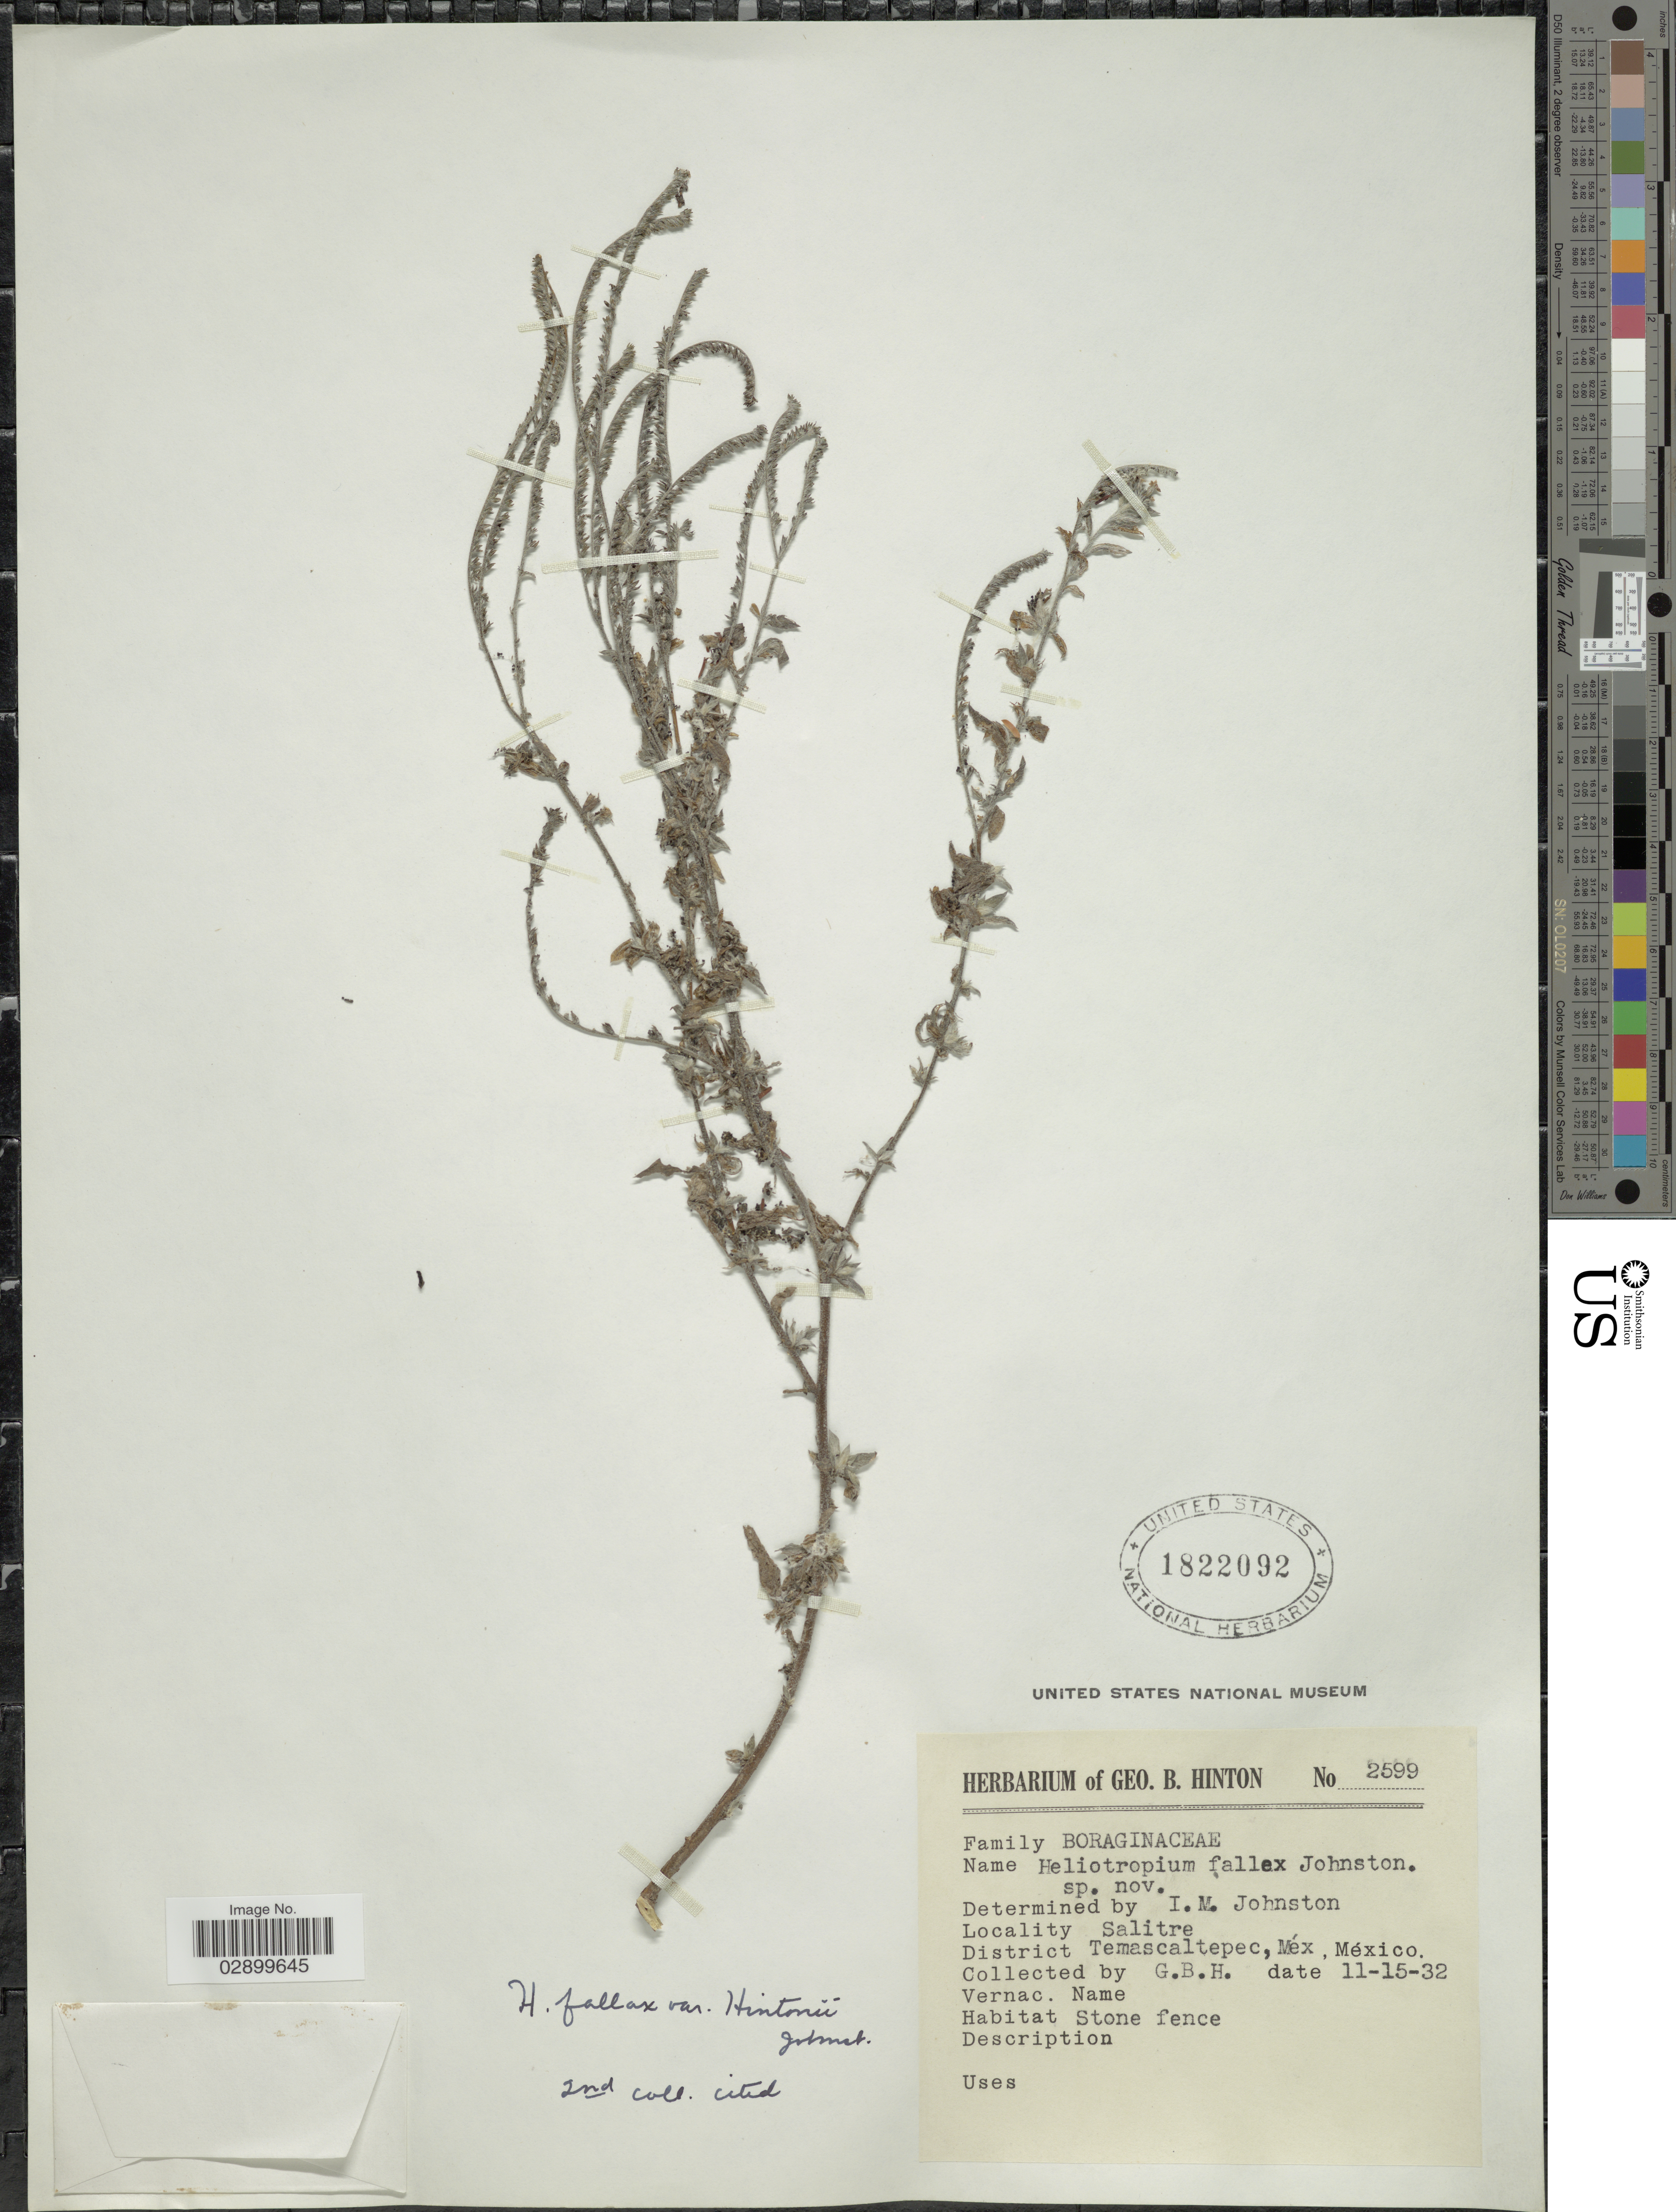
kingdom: Plantae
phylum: Tracheophyta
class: Magnoliopsida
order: Boraginales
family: Heliotropiaceae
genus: Heliotropium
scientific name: Heliotropium hintonii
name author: (I.M. Johnst.) I.M. Johnst.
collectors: G. B. Hinton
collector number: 2599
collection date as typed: Transcribed d/m/y: 15/11/32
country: Mexico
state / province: México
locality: Salitre, District Temascaltepec.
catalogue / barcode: US 1822092